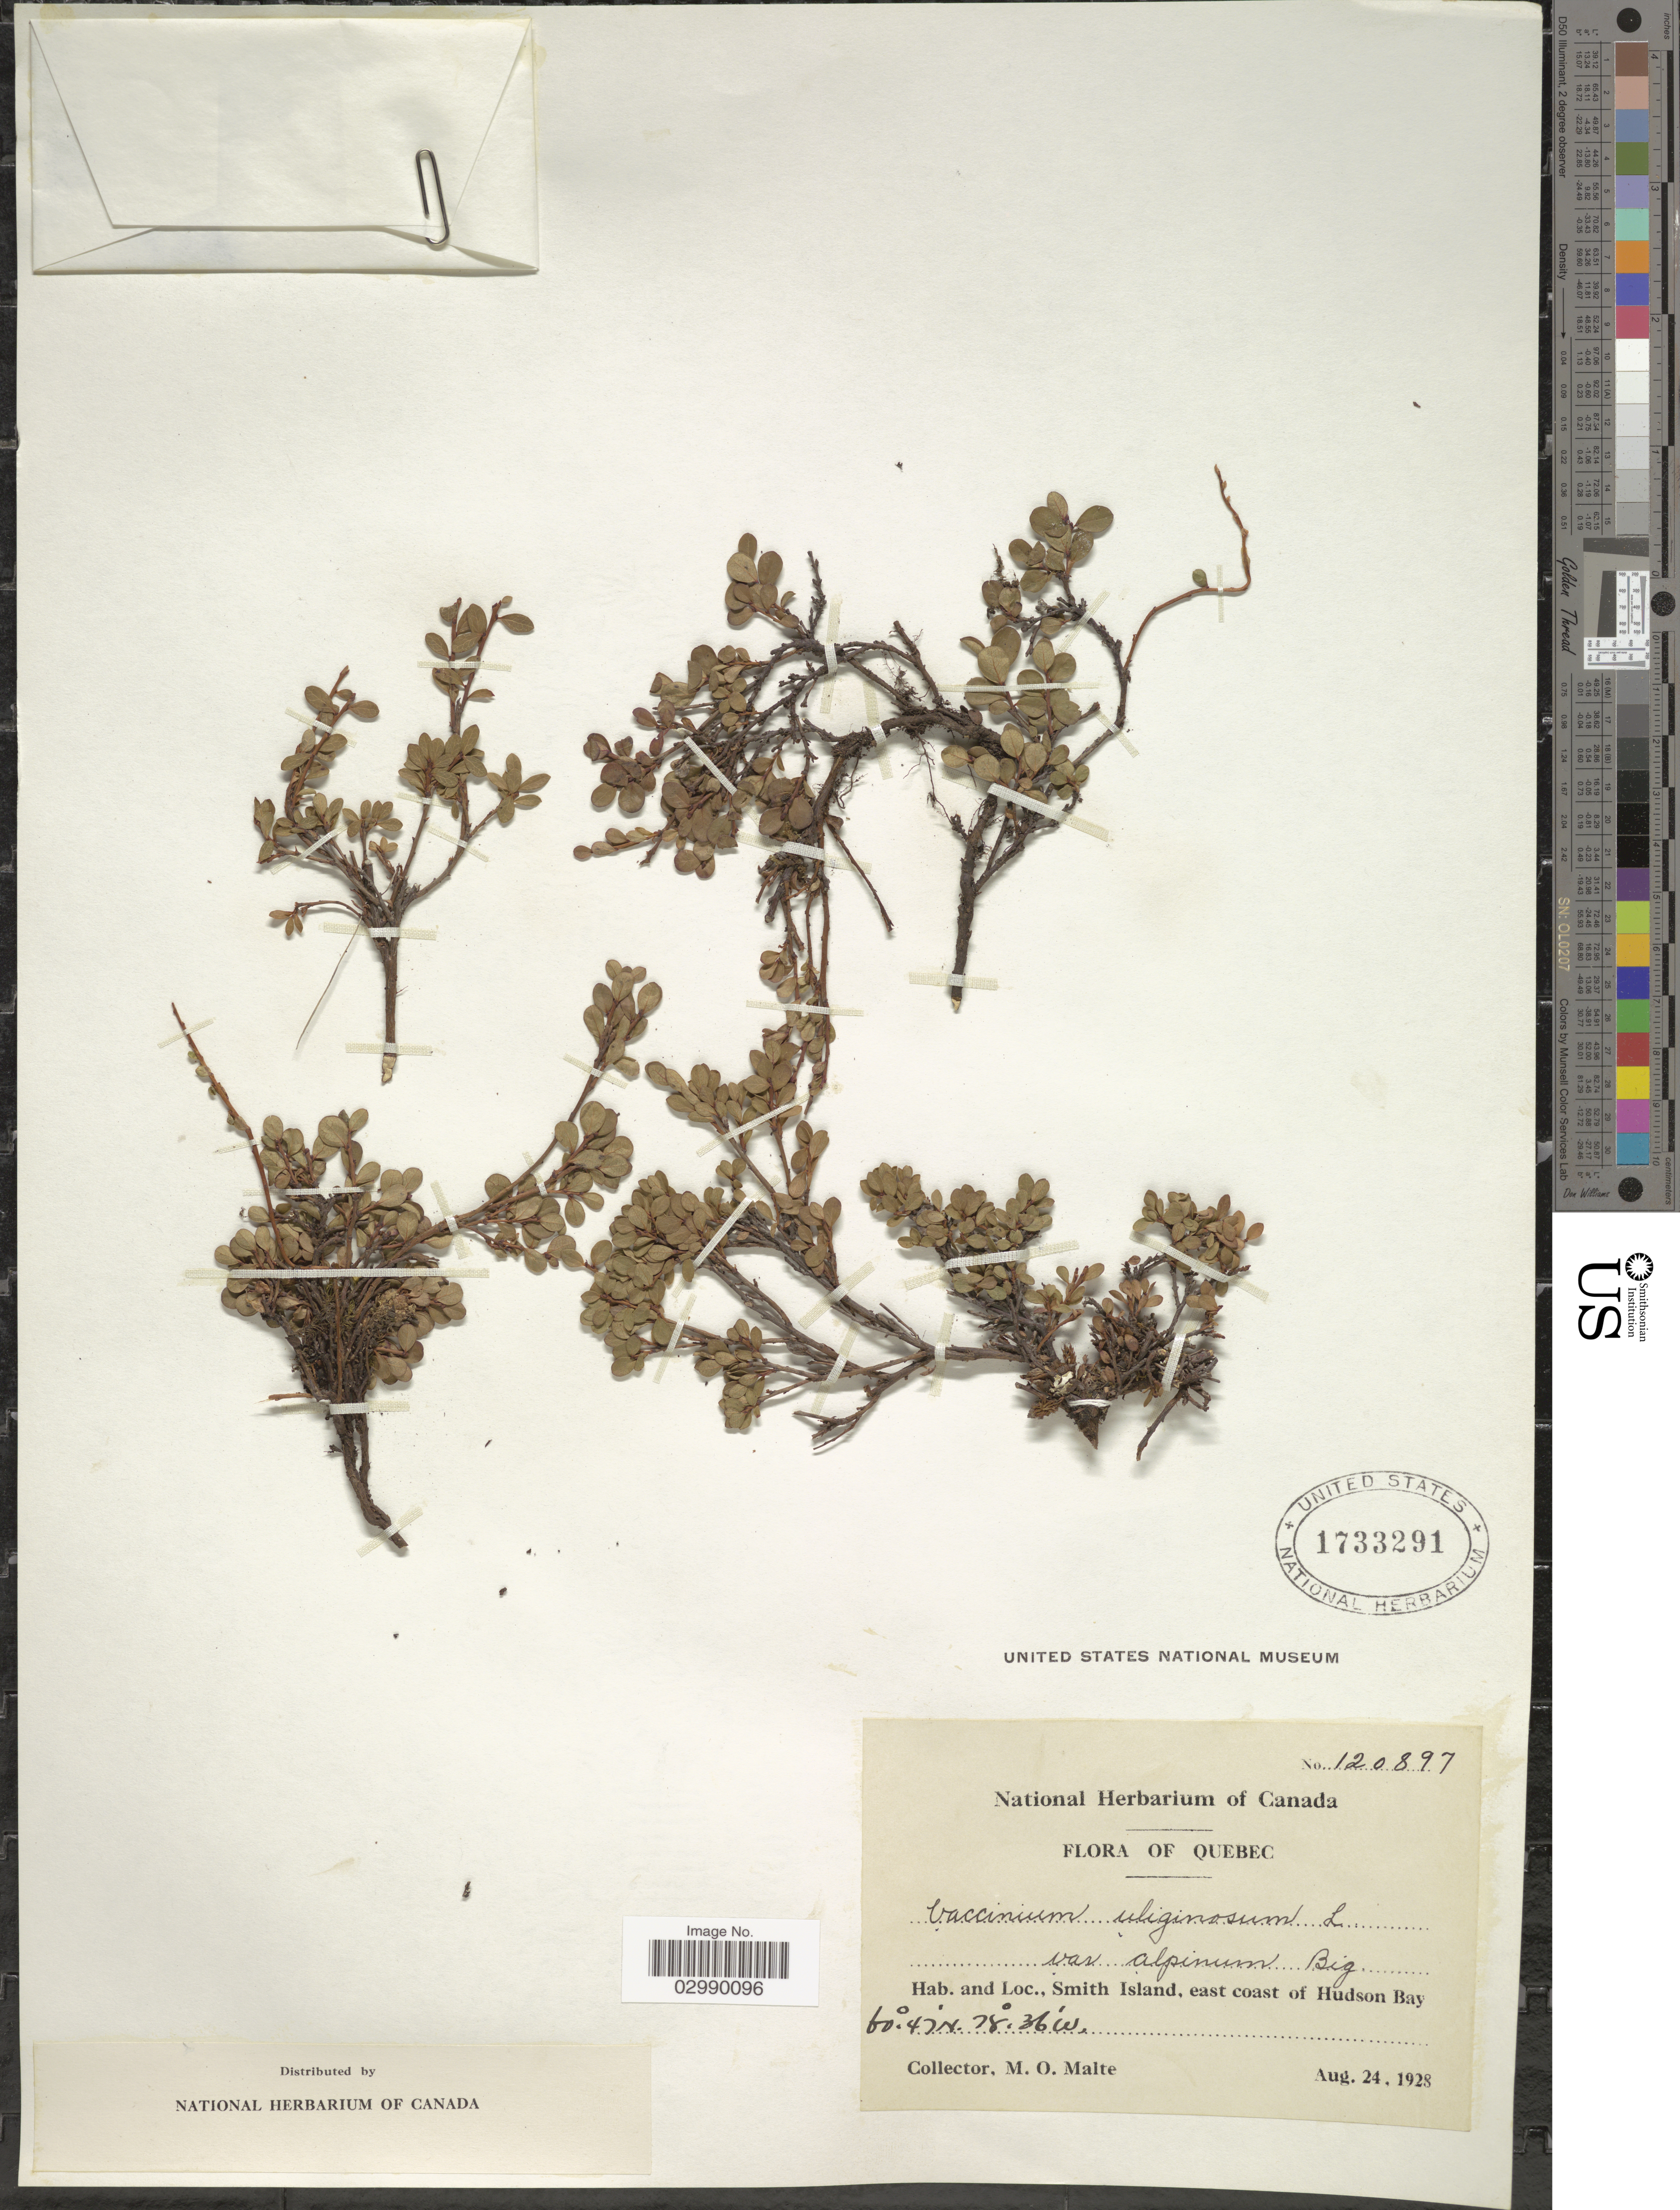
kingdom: Plantae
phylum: Tracheophyta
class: Magnoliopsida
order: Ericales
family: Ericaceae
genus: Vaccinium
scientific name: Vaccinium uliginosum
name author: L.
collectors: M. O. Malte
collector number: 120897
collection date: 1928-08-24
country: Canada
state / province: Quebec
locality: Smith Island, east coast of Hudson Bay.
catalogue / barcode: US 1733291